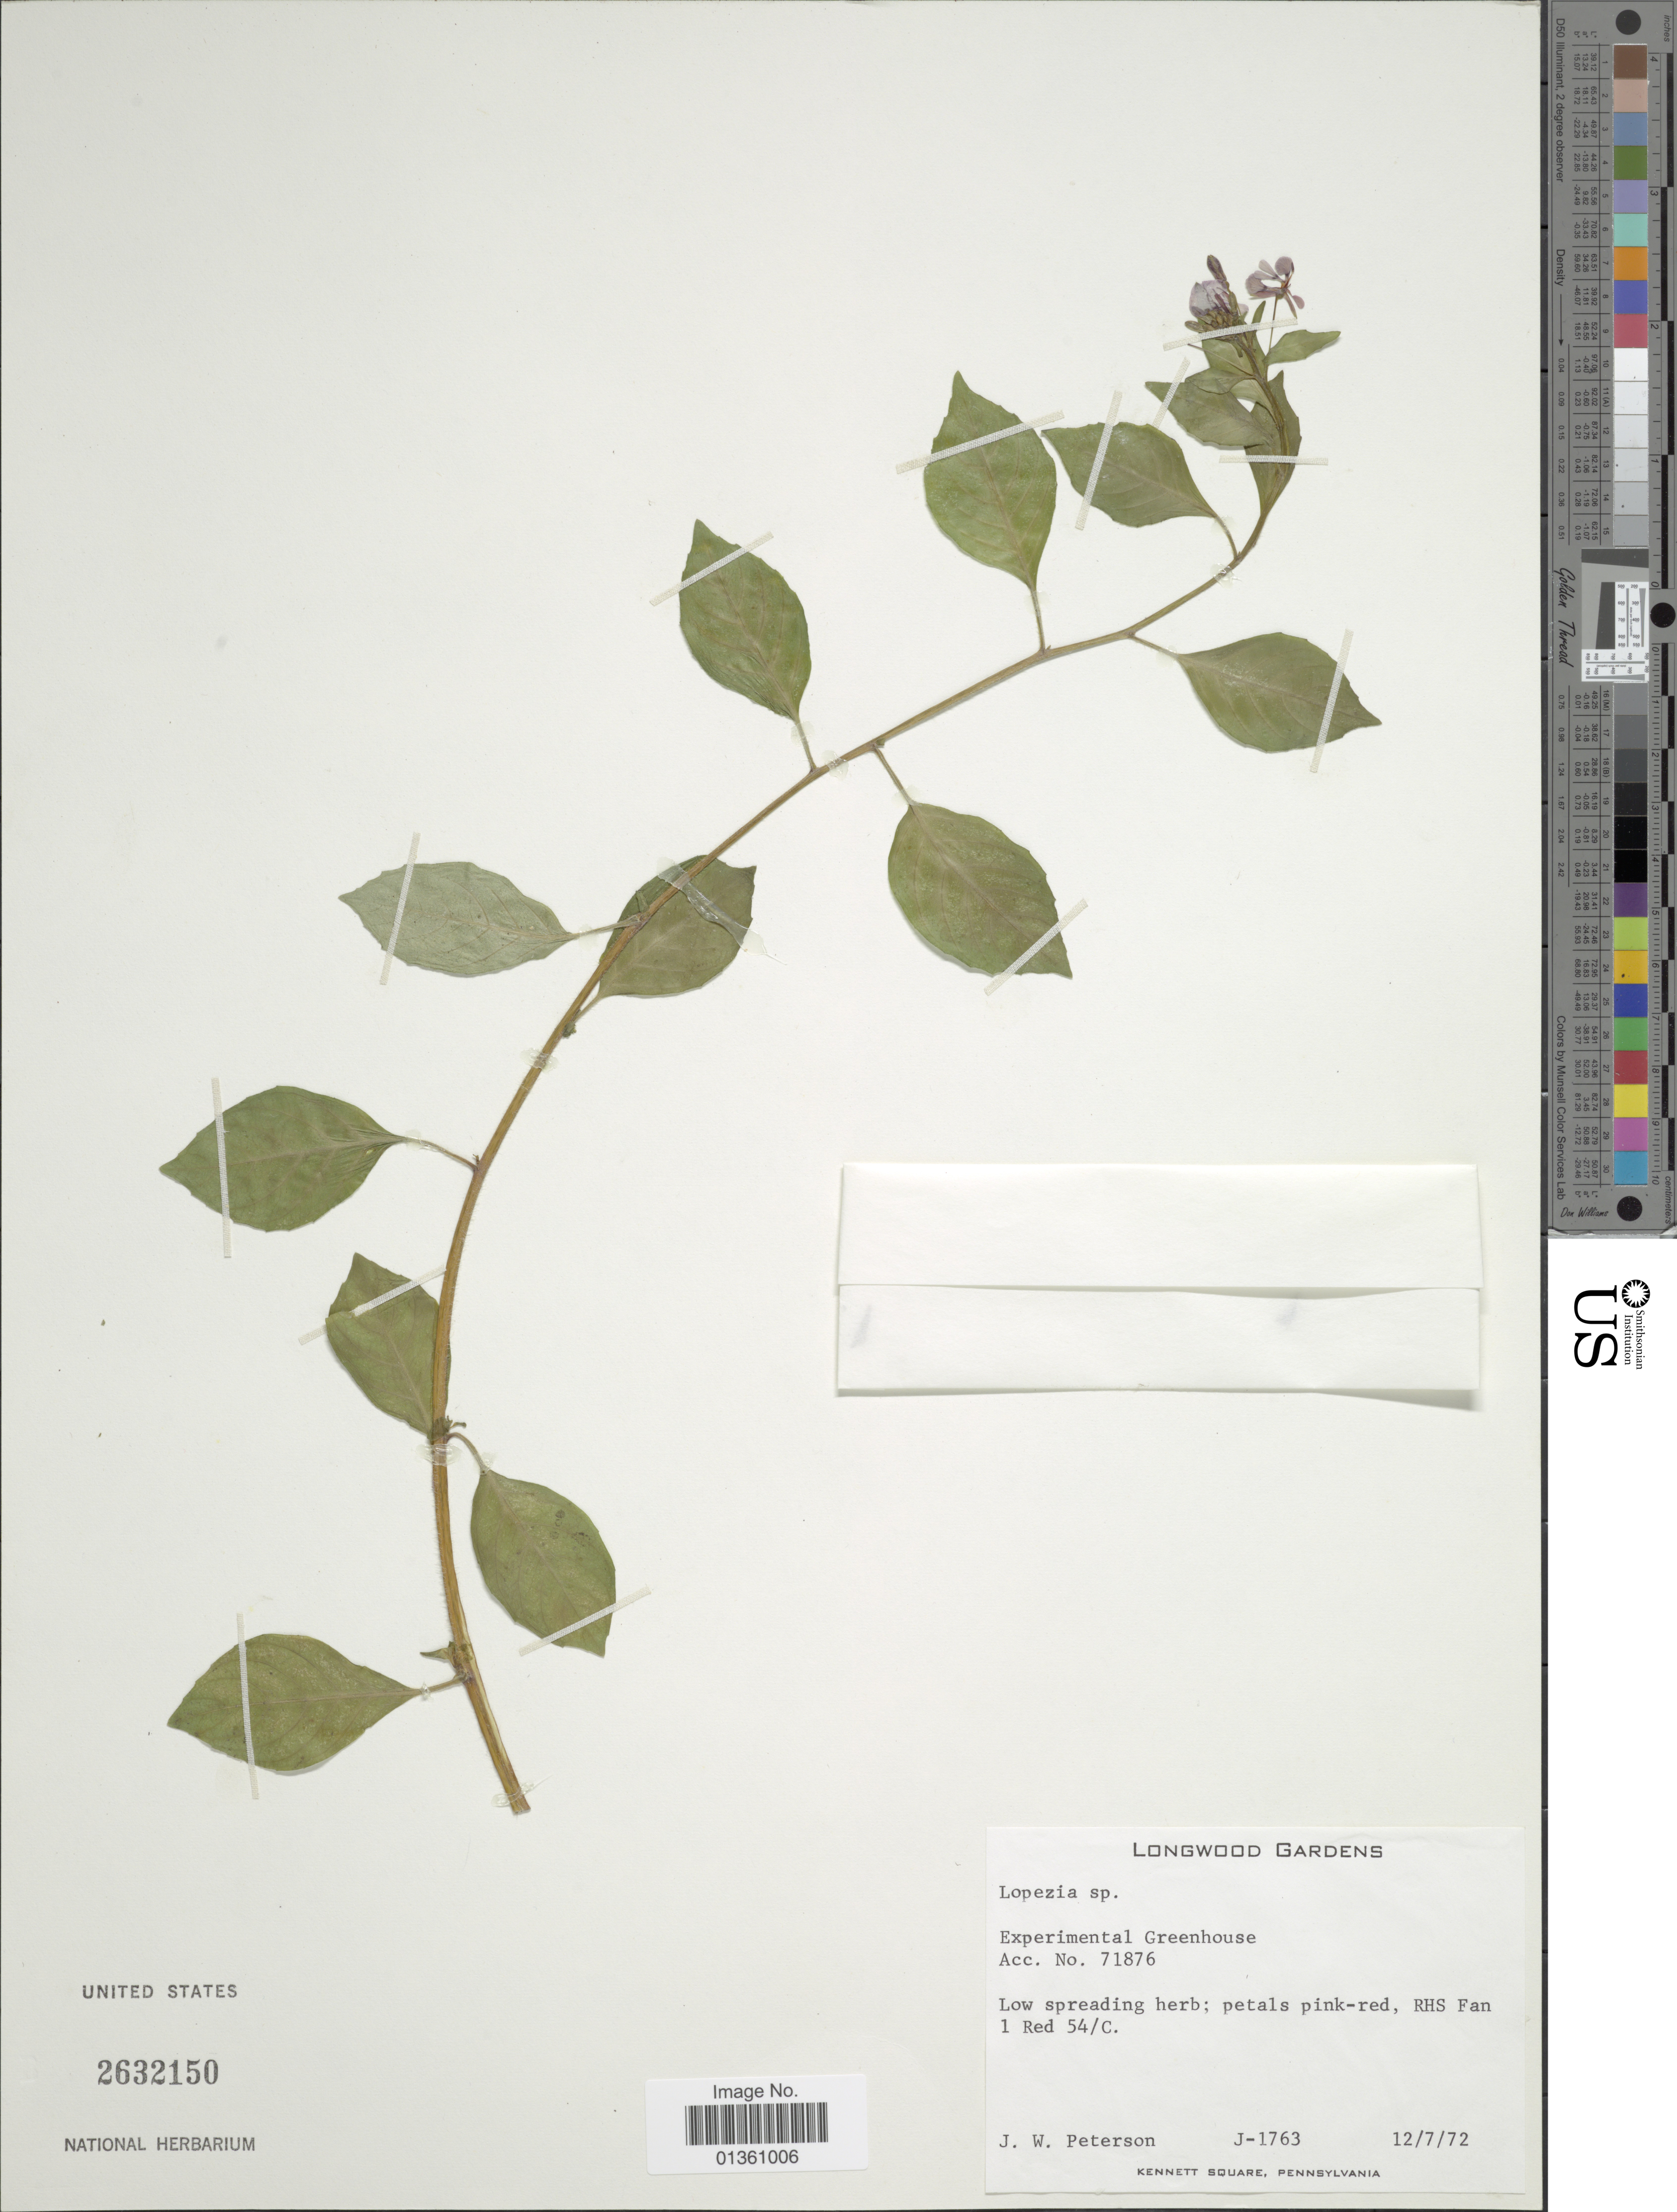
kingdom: Plantae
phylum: Tracheophyta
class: Magnoliopsida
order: Myrtales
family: Onagraceae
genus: Lopezia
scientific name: Lopezia sp.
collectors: J. W. Peterson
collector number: J-1763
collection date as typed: Transcribed d/m/y: 12/7/72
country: United States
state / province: Pennsylvania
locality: Longwood Gardens, Experimental Greenhouse, Acc. no. 71876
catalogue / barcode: US 2632150